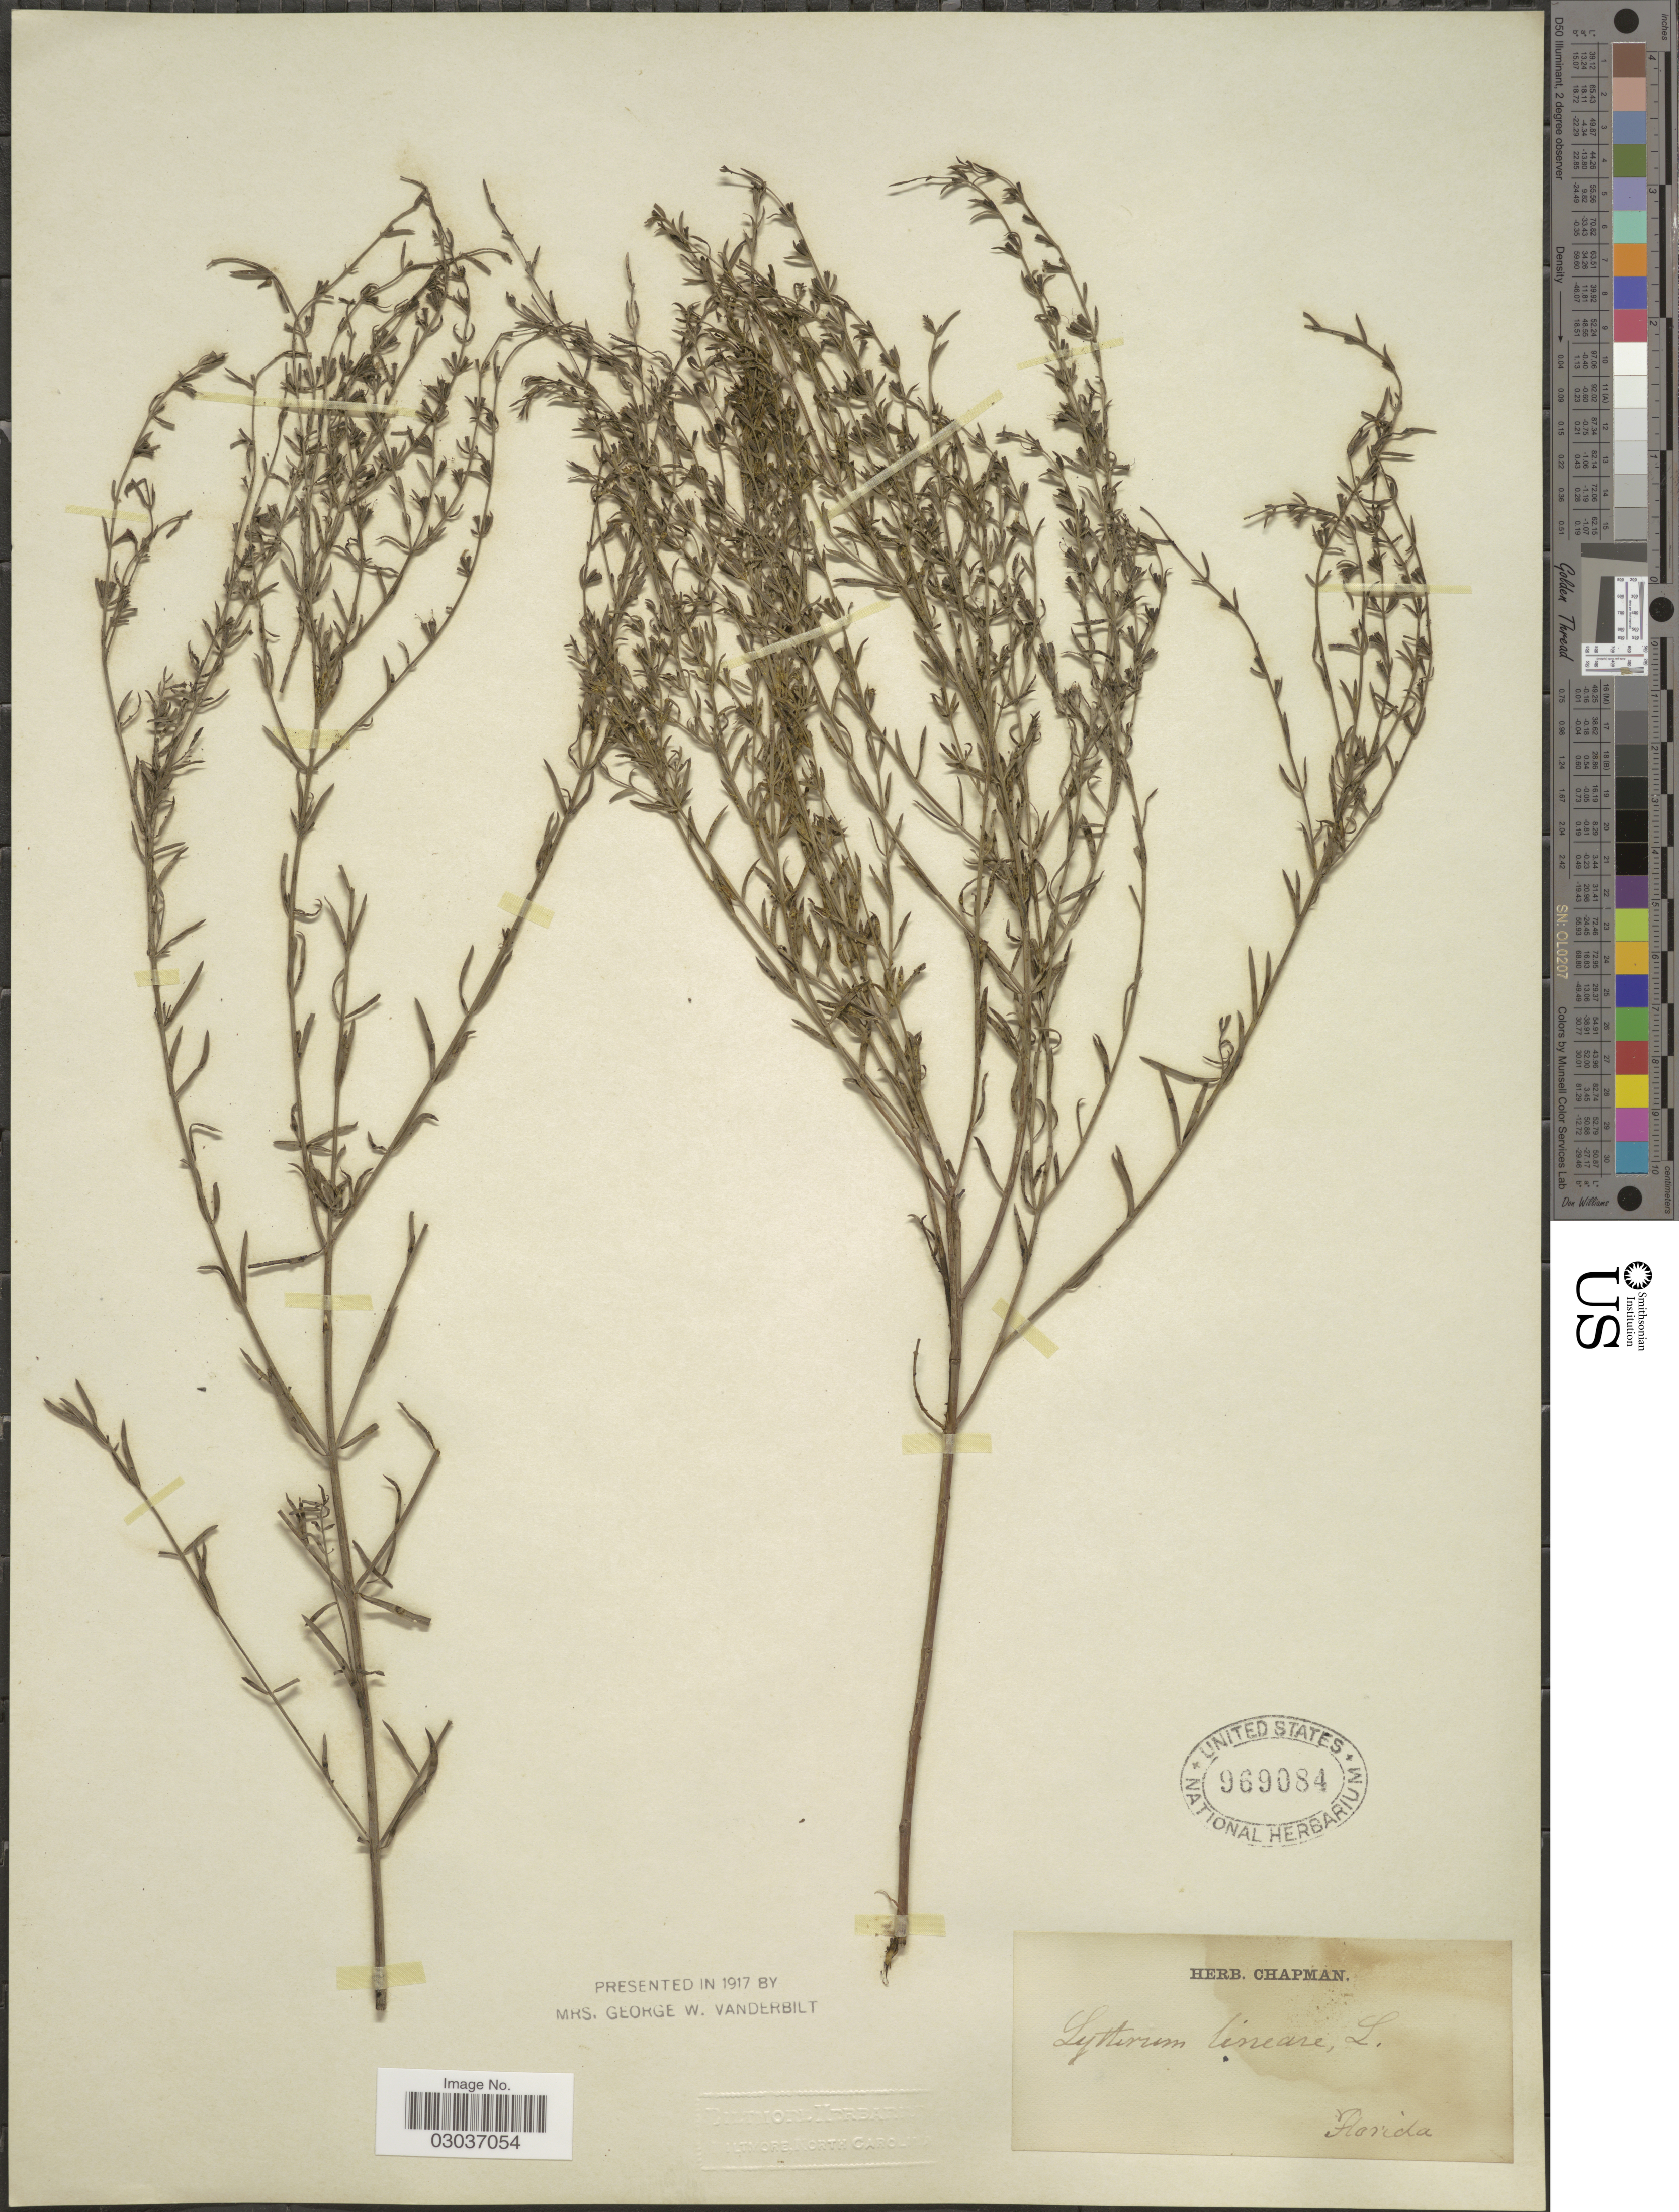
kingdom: Plantae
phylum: Tracheophyta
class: Magnoliopsida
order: Myrtales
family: Lythraceae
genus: Lythrum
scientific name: Lythrum lineare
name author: L.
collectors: ex herb. Chapman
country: United States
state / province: Florida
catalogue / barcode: US 969084